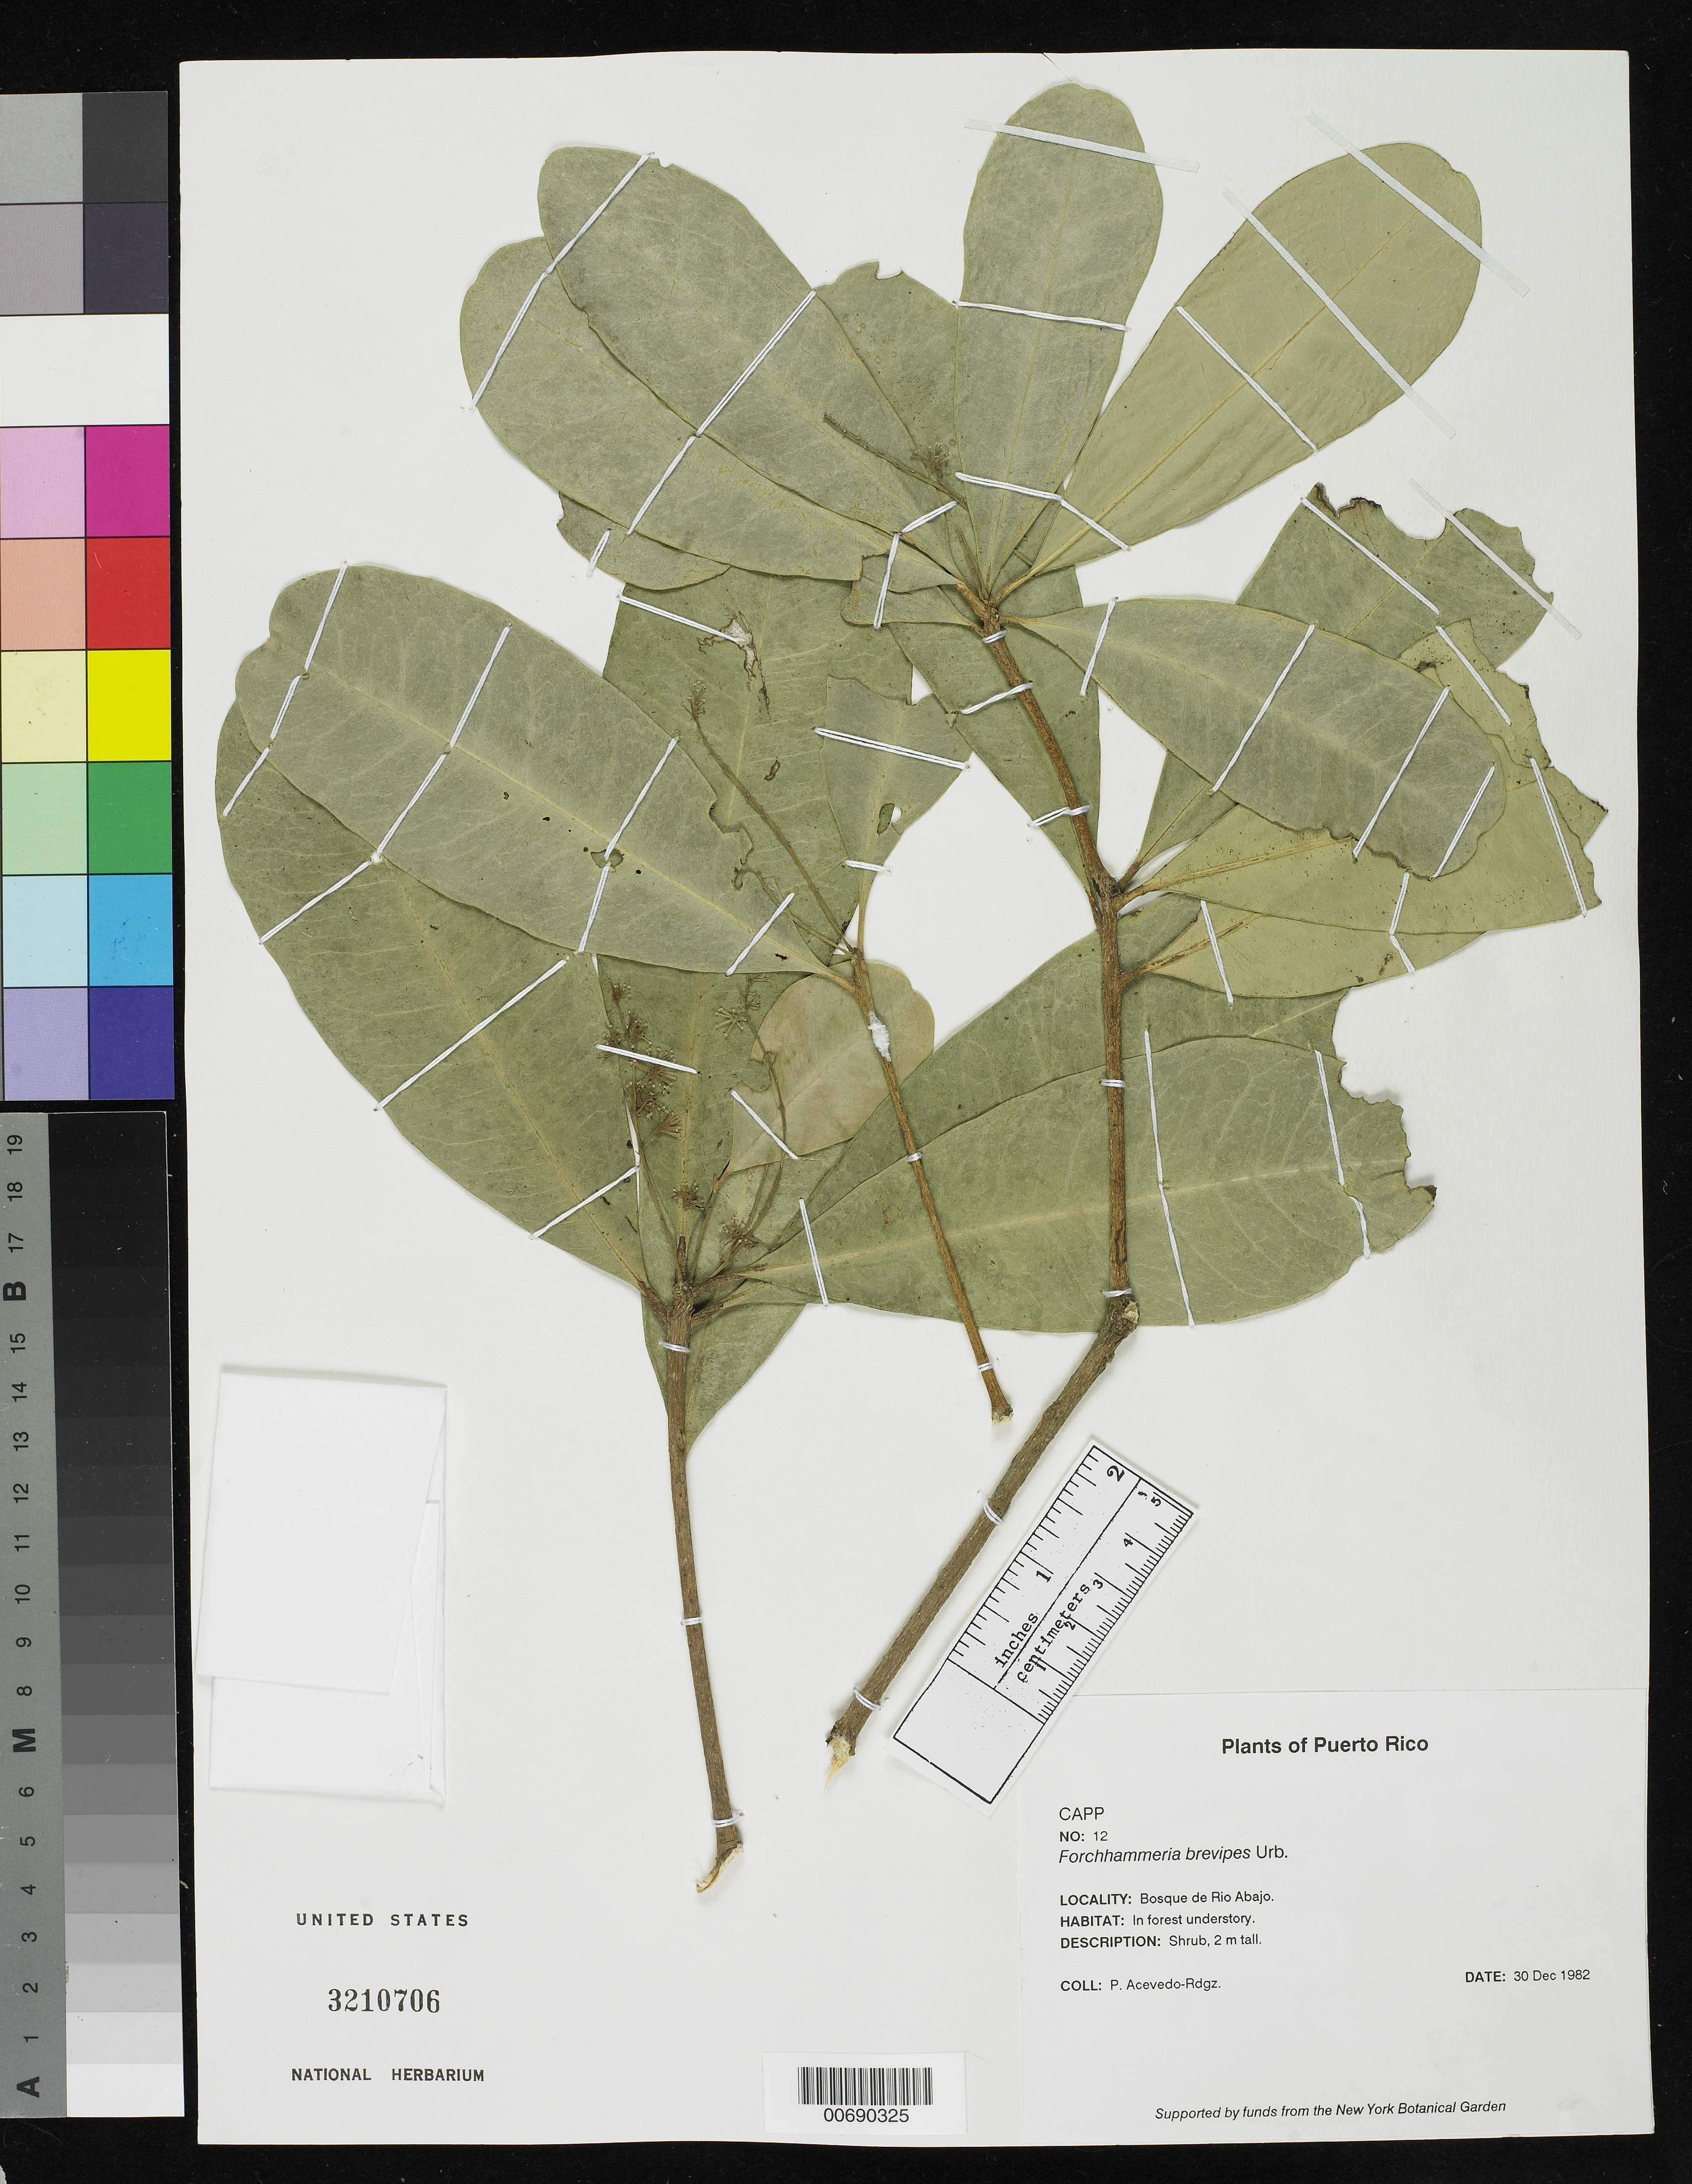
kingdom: Plantae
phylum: Tracheophyta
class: Magnoliopsida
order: Brassicales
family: Stixaceae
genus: Forchhammeria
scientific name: Forchhammeria brevipes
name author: Urb.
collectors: P. Acevedo-Rodr.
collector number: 12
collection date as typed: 30 Dec 1982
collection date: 1982-12-30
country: Puerto Rico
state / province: Arecibo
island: Puerto Rico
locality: Arecibo; Bosque de Río Abajo, Los Puercos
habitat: In forest understory.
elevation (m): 300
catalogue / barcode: US 3210706